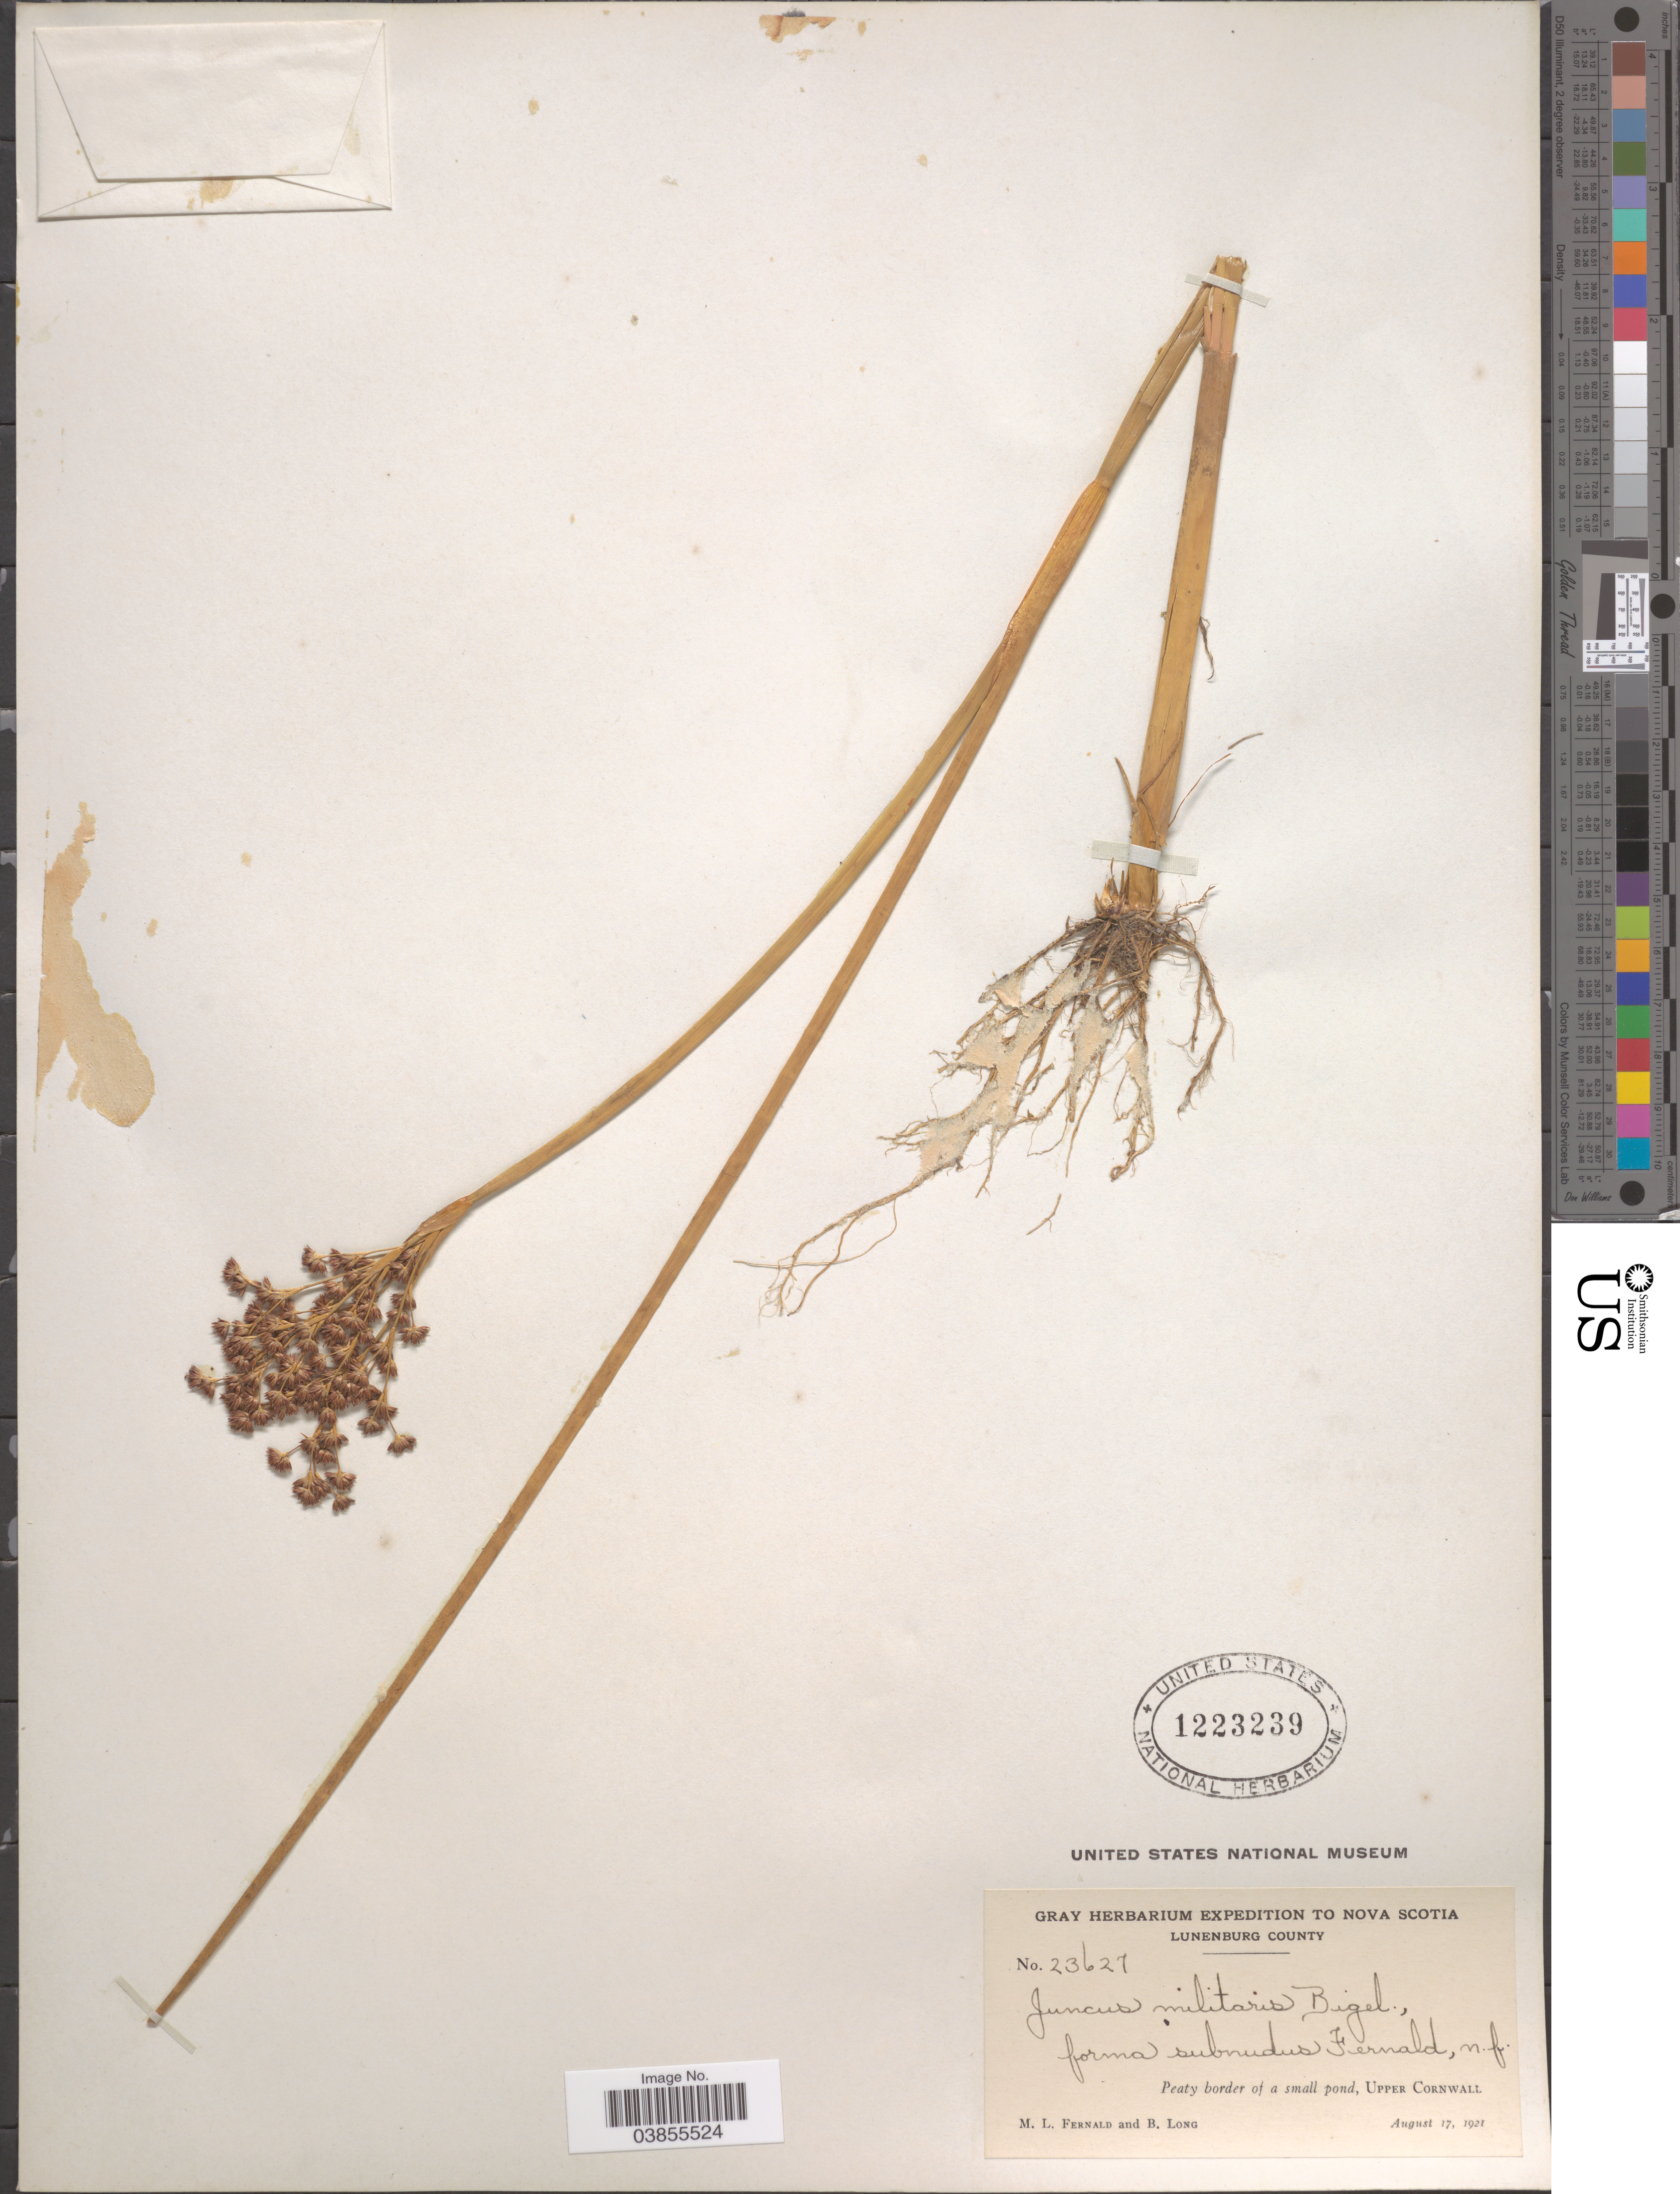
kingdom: Plantae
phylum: Tracheophyta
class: Liliopsida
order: Poales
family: Juncaceae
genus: Juncus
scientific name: Juncus militaris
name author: Bigelow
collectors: M. L. Fernald & B. Long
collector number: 23627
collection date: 1921-08-17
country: Canada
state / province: Nova Scotia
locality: Lunenburg County. Upper Cornwall.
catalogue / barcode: US 1223239